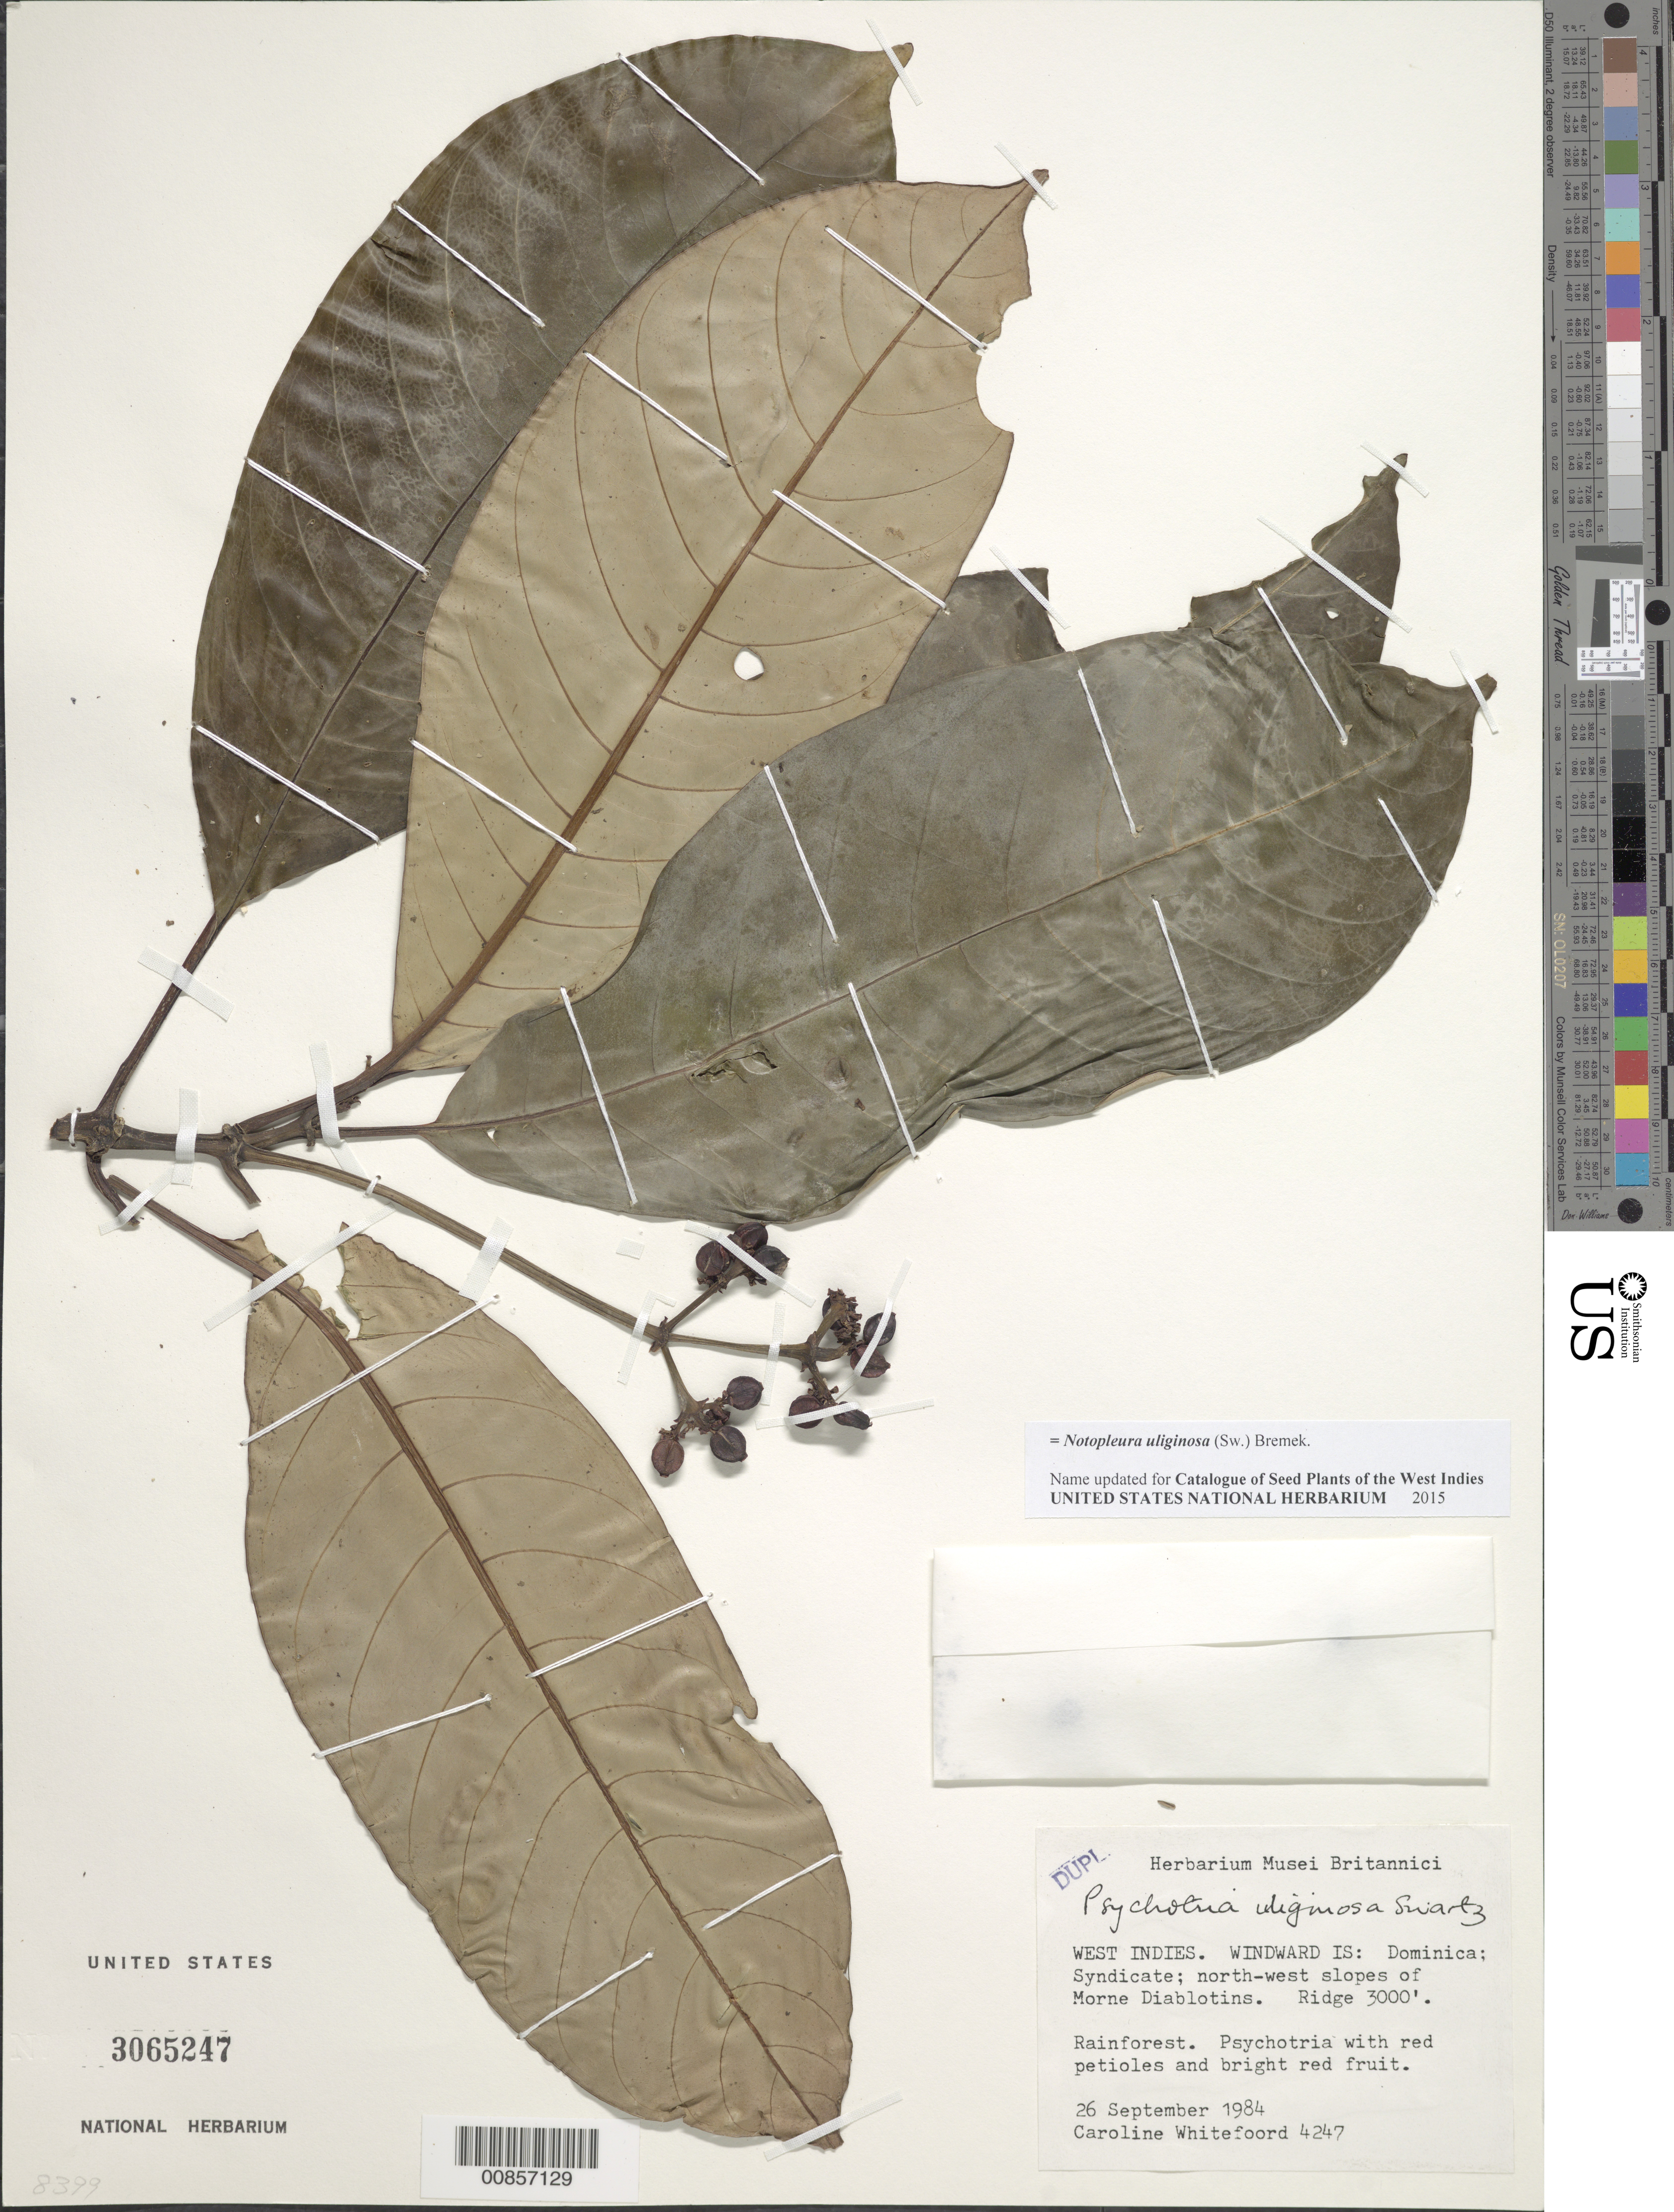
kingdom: Plantae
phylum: Tracheophyta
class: Magnoliopsida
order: Gentianales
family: Rubiaceae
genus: Notopleura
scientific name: Notopleura uliginosa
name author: (Sw.) Bremek.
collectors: C. Whitefoord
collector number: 4247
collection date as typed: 26 Sep 1984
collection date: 1984-09-26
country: Dominica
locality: Syndicate; northwest slopes of Morne Diablotins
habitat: Rainforest on ridge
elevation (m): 914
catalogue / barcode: US 3065247